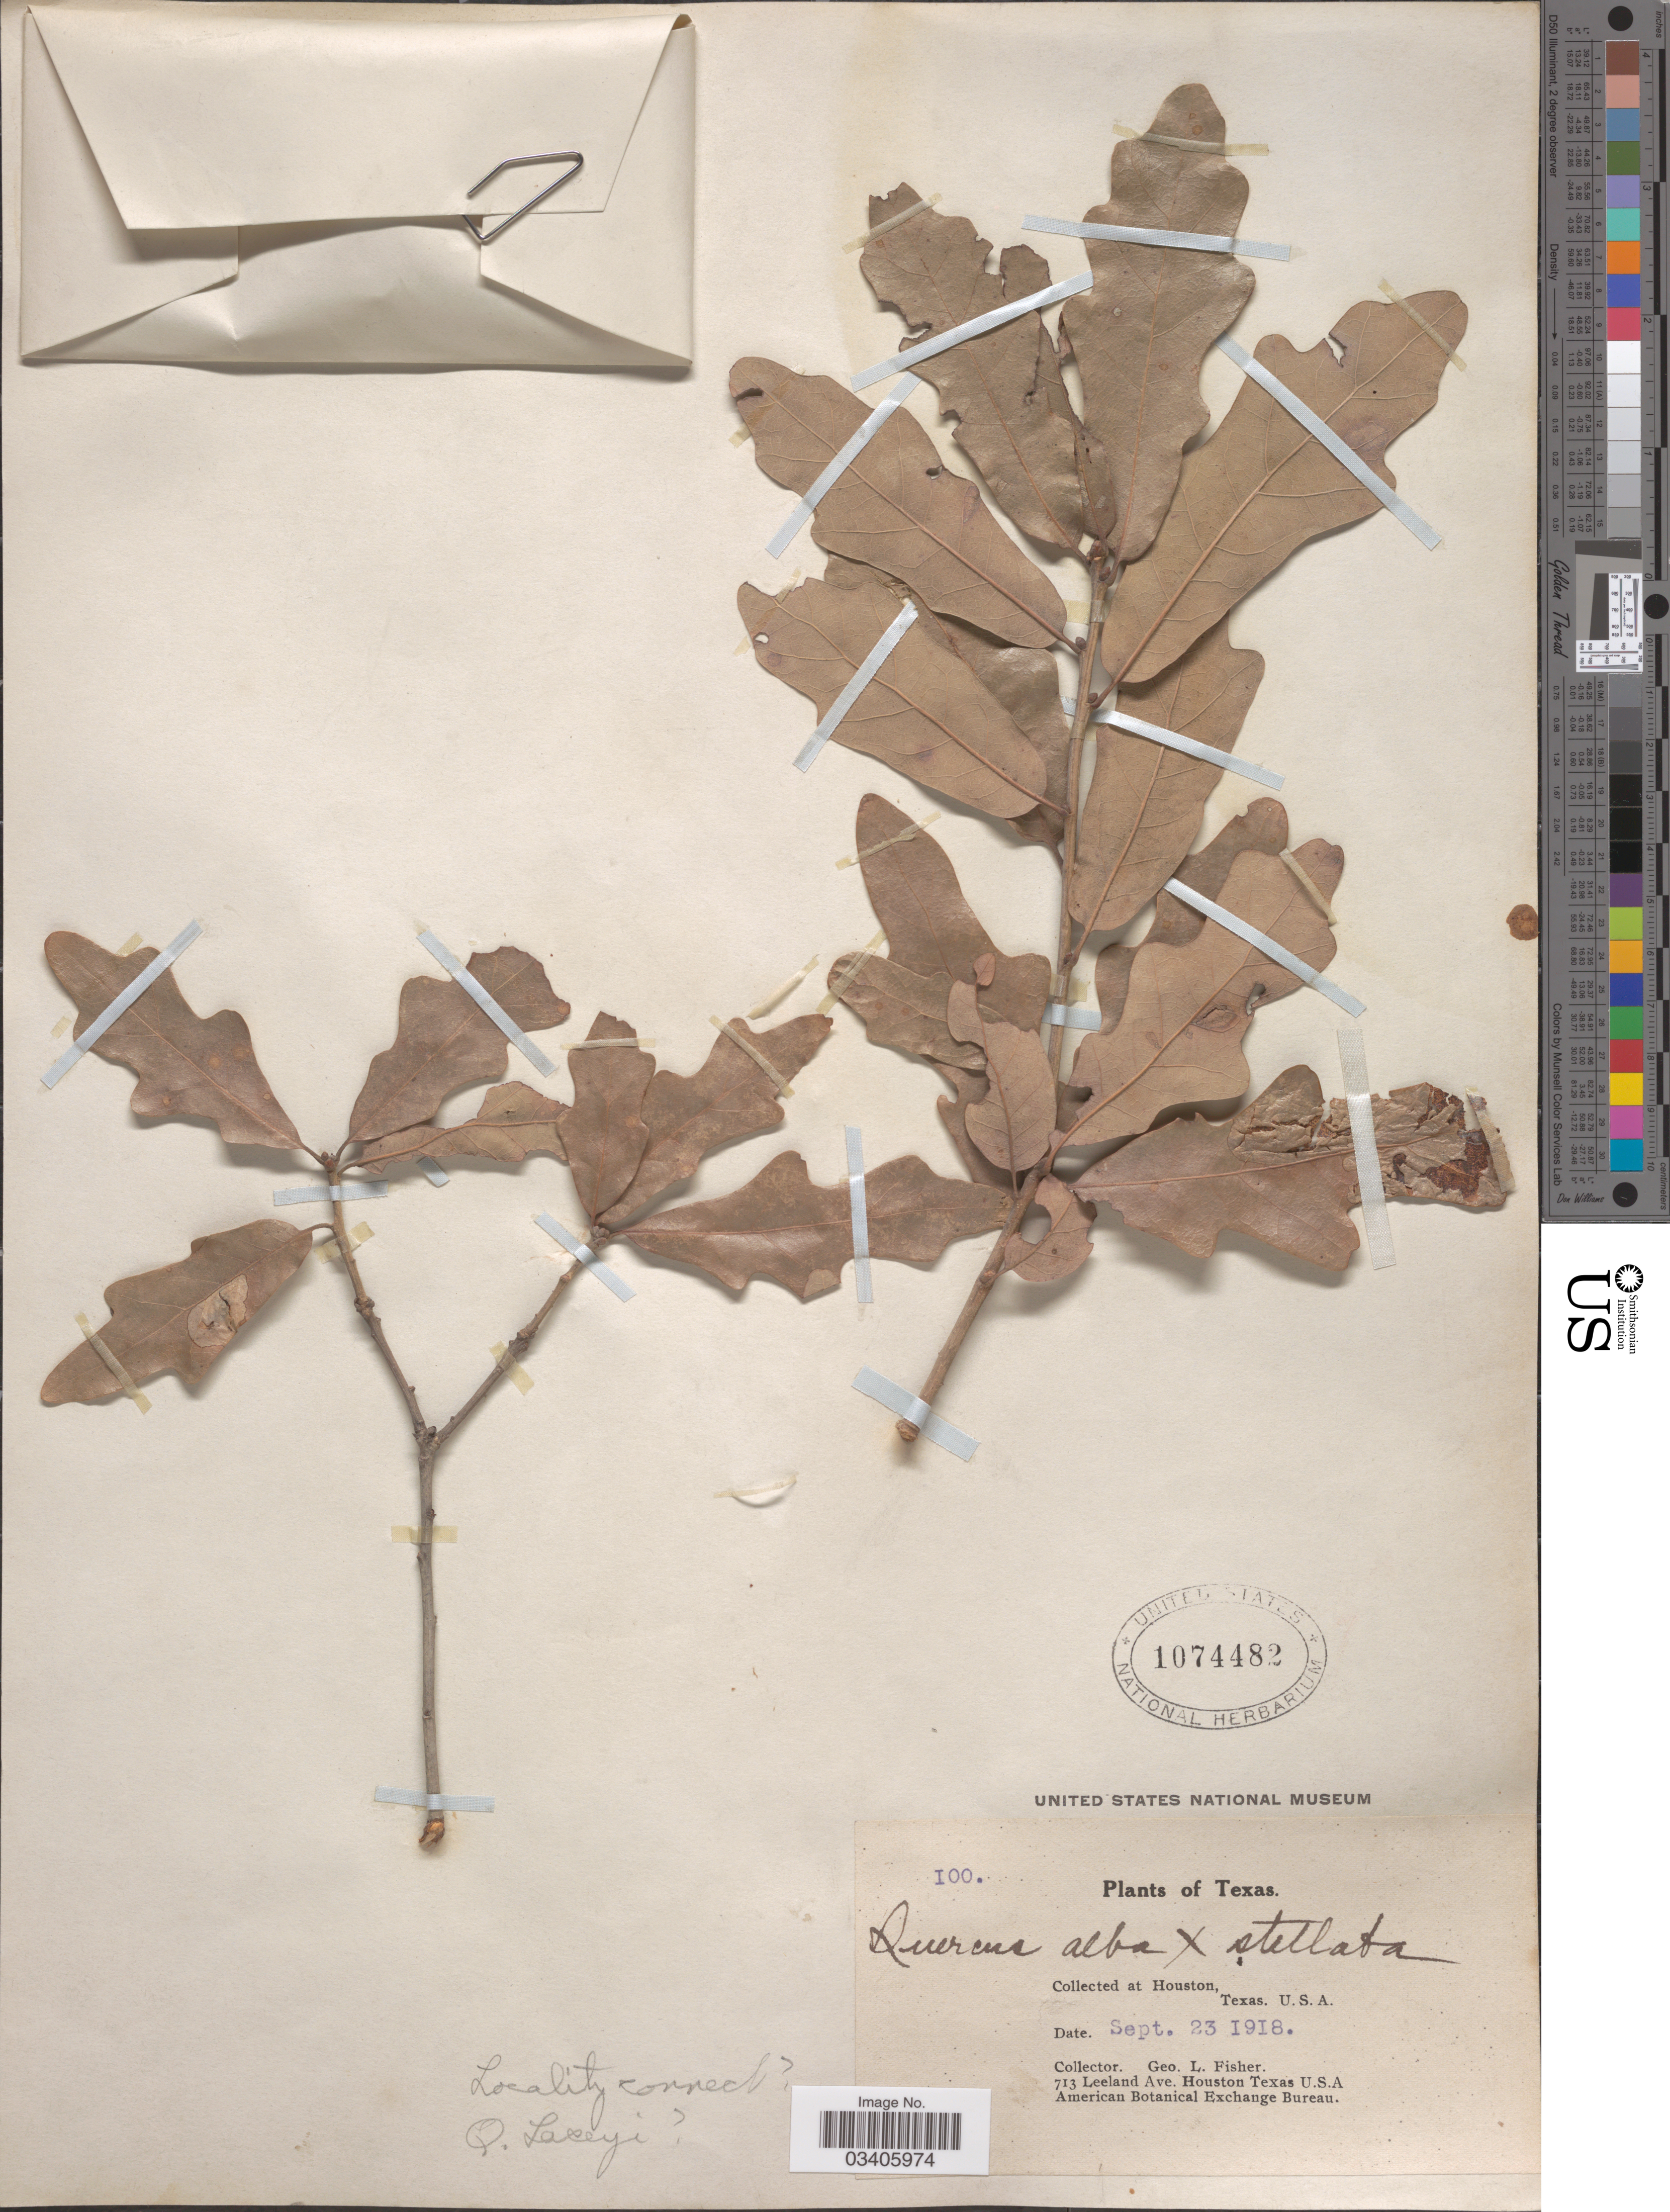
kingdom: Plantae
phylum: Tracheophyta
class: Magnoliopsida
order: Fagales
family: Fagaceae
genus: Quercus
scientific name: Quercus laceyi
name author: Small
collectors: G. L. Fisher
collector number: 100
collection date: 1918-09-23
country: United States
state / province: Texas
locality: Houston.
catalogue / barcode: US 1074482